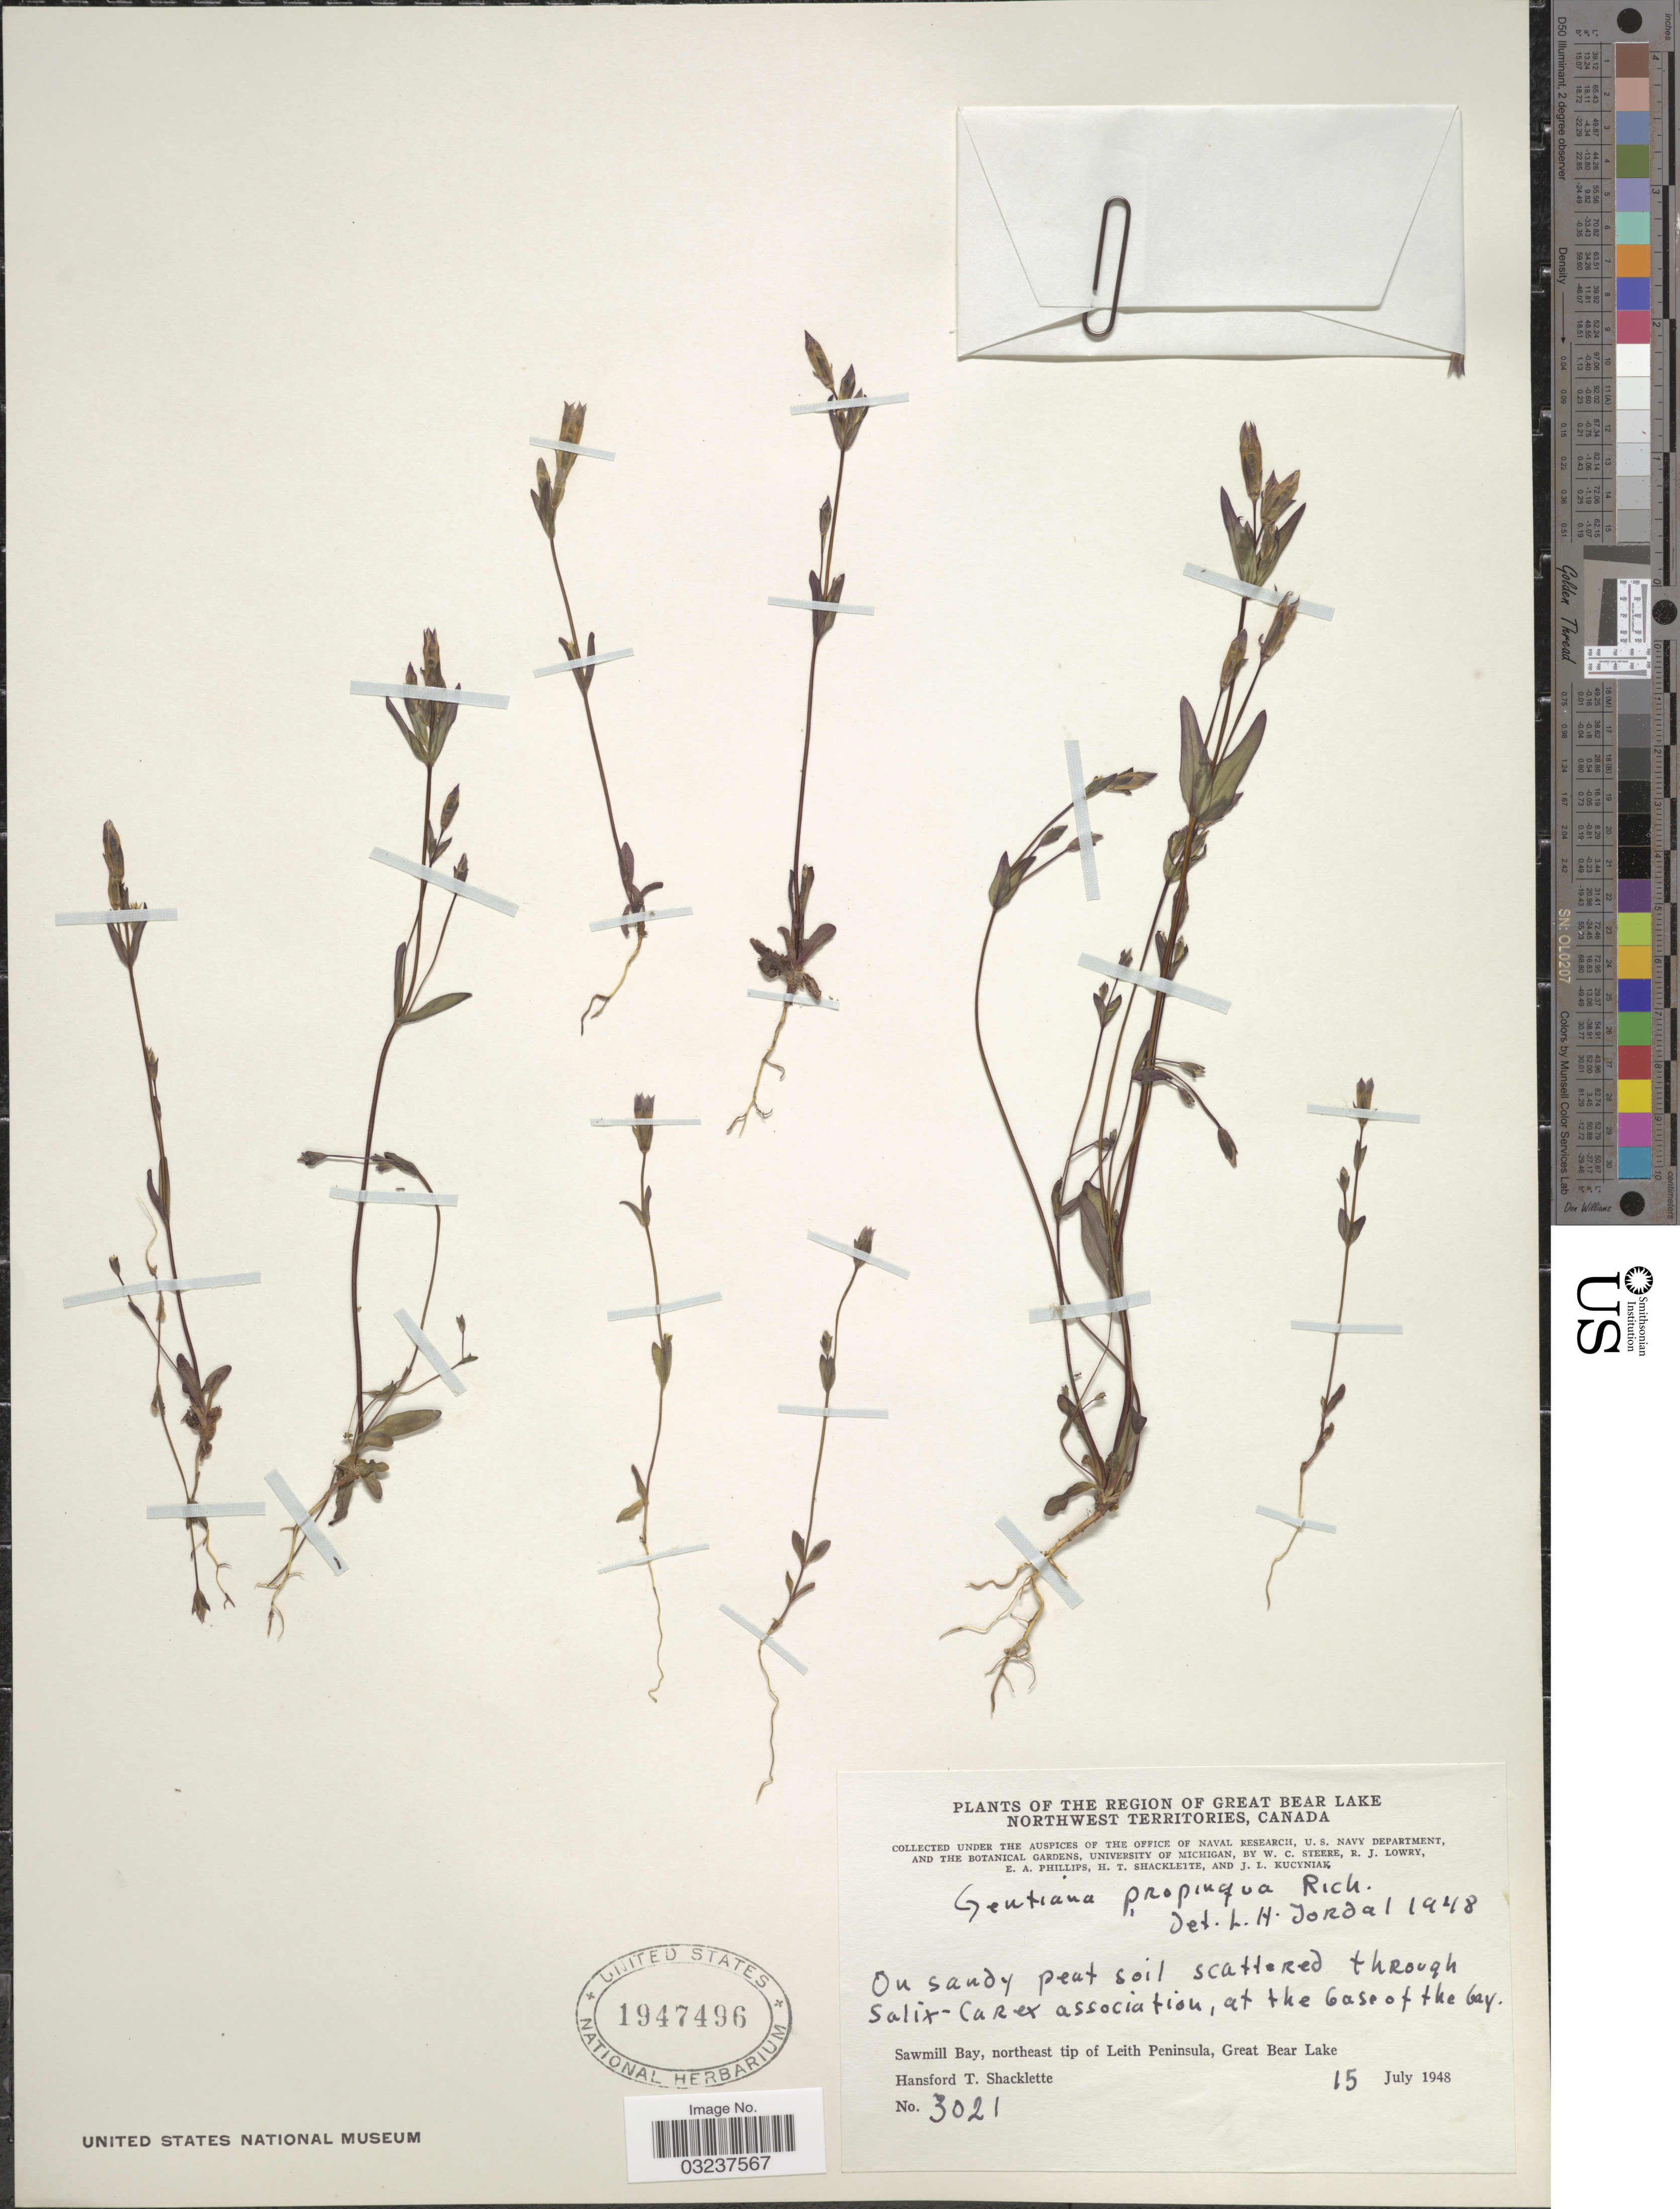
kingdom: Plantae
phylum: Tracheophyta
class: Magnoliopsida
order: Gentianales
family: Gentianaceae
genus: Gentianella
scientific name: Gentianella propinqua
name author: (Richardson) J.M. Gillett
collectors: H. Shacklette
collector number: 3021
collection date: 1948-07-15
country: Canada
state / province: Northwest Territories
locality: The Region of Great Bear Lake, at the base of the bay, Sawmill Bay, northeast tip of Leith Peninsula, Great Bear Lake.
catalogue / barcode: US 1947496